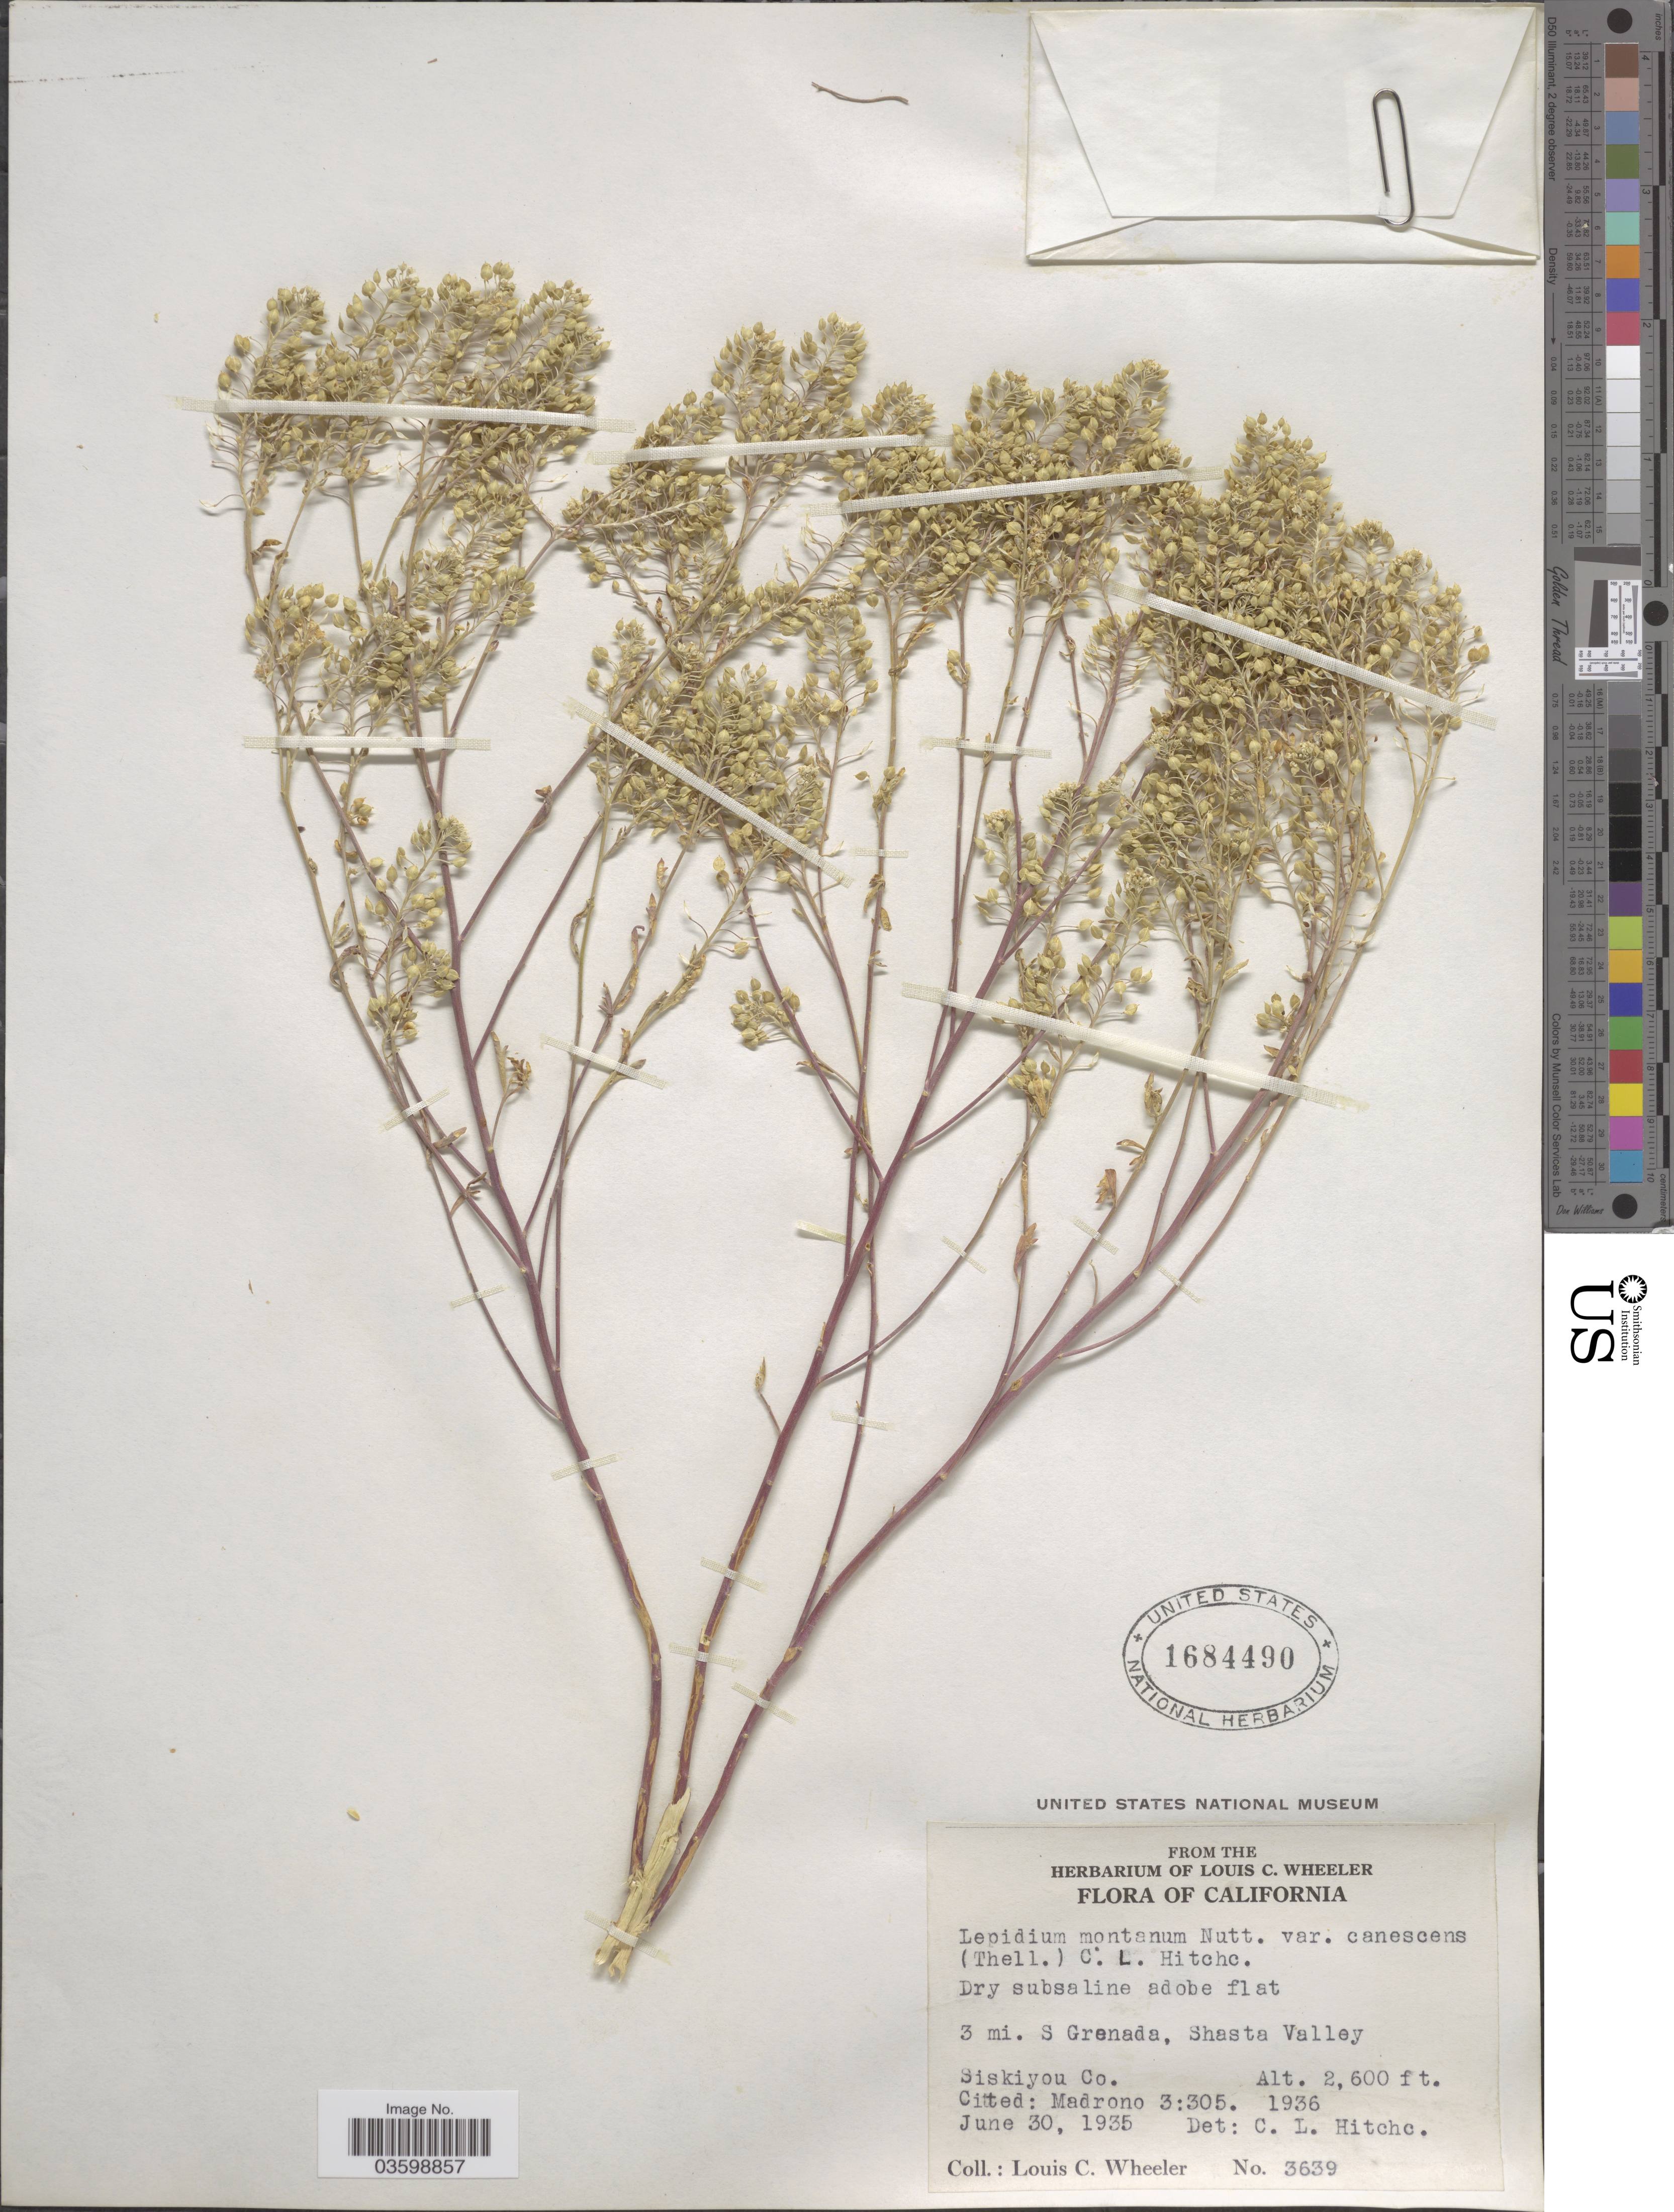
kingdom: Plantae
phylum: Tracheophyta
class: Magnoliopsida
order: Brassicales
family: Brassicaceae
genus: Lepidium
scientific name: Lepidium montanum var. canescens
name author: C.L. Hitchc.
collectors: L. C. Wheeler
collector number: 3639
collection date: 1935-06-30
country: United States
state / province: California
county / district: Siskiyou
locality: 3 mi. S. Grenada, Shasta Valley, Siskiyou Co.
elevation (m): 792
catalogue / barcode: US 1684490